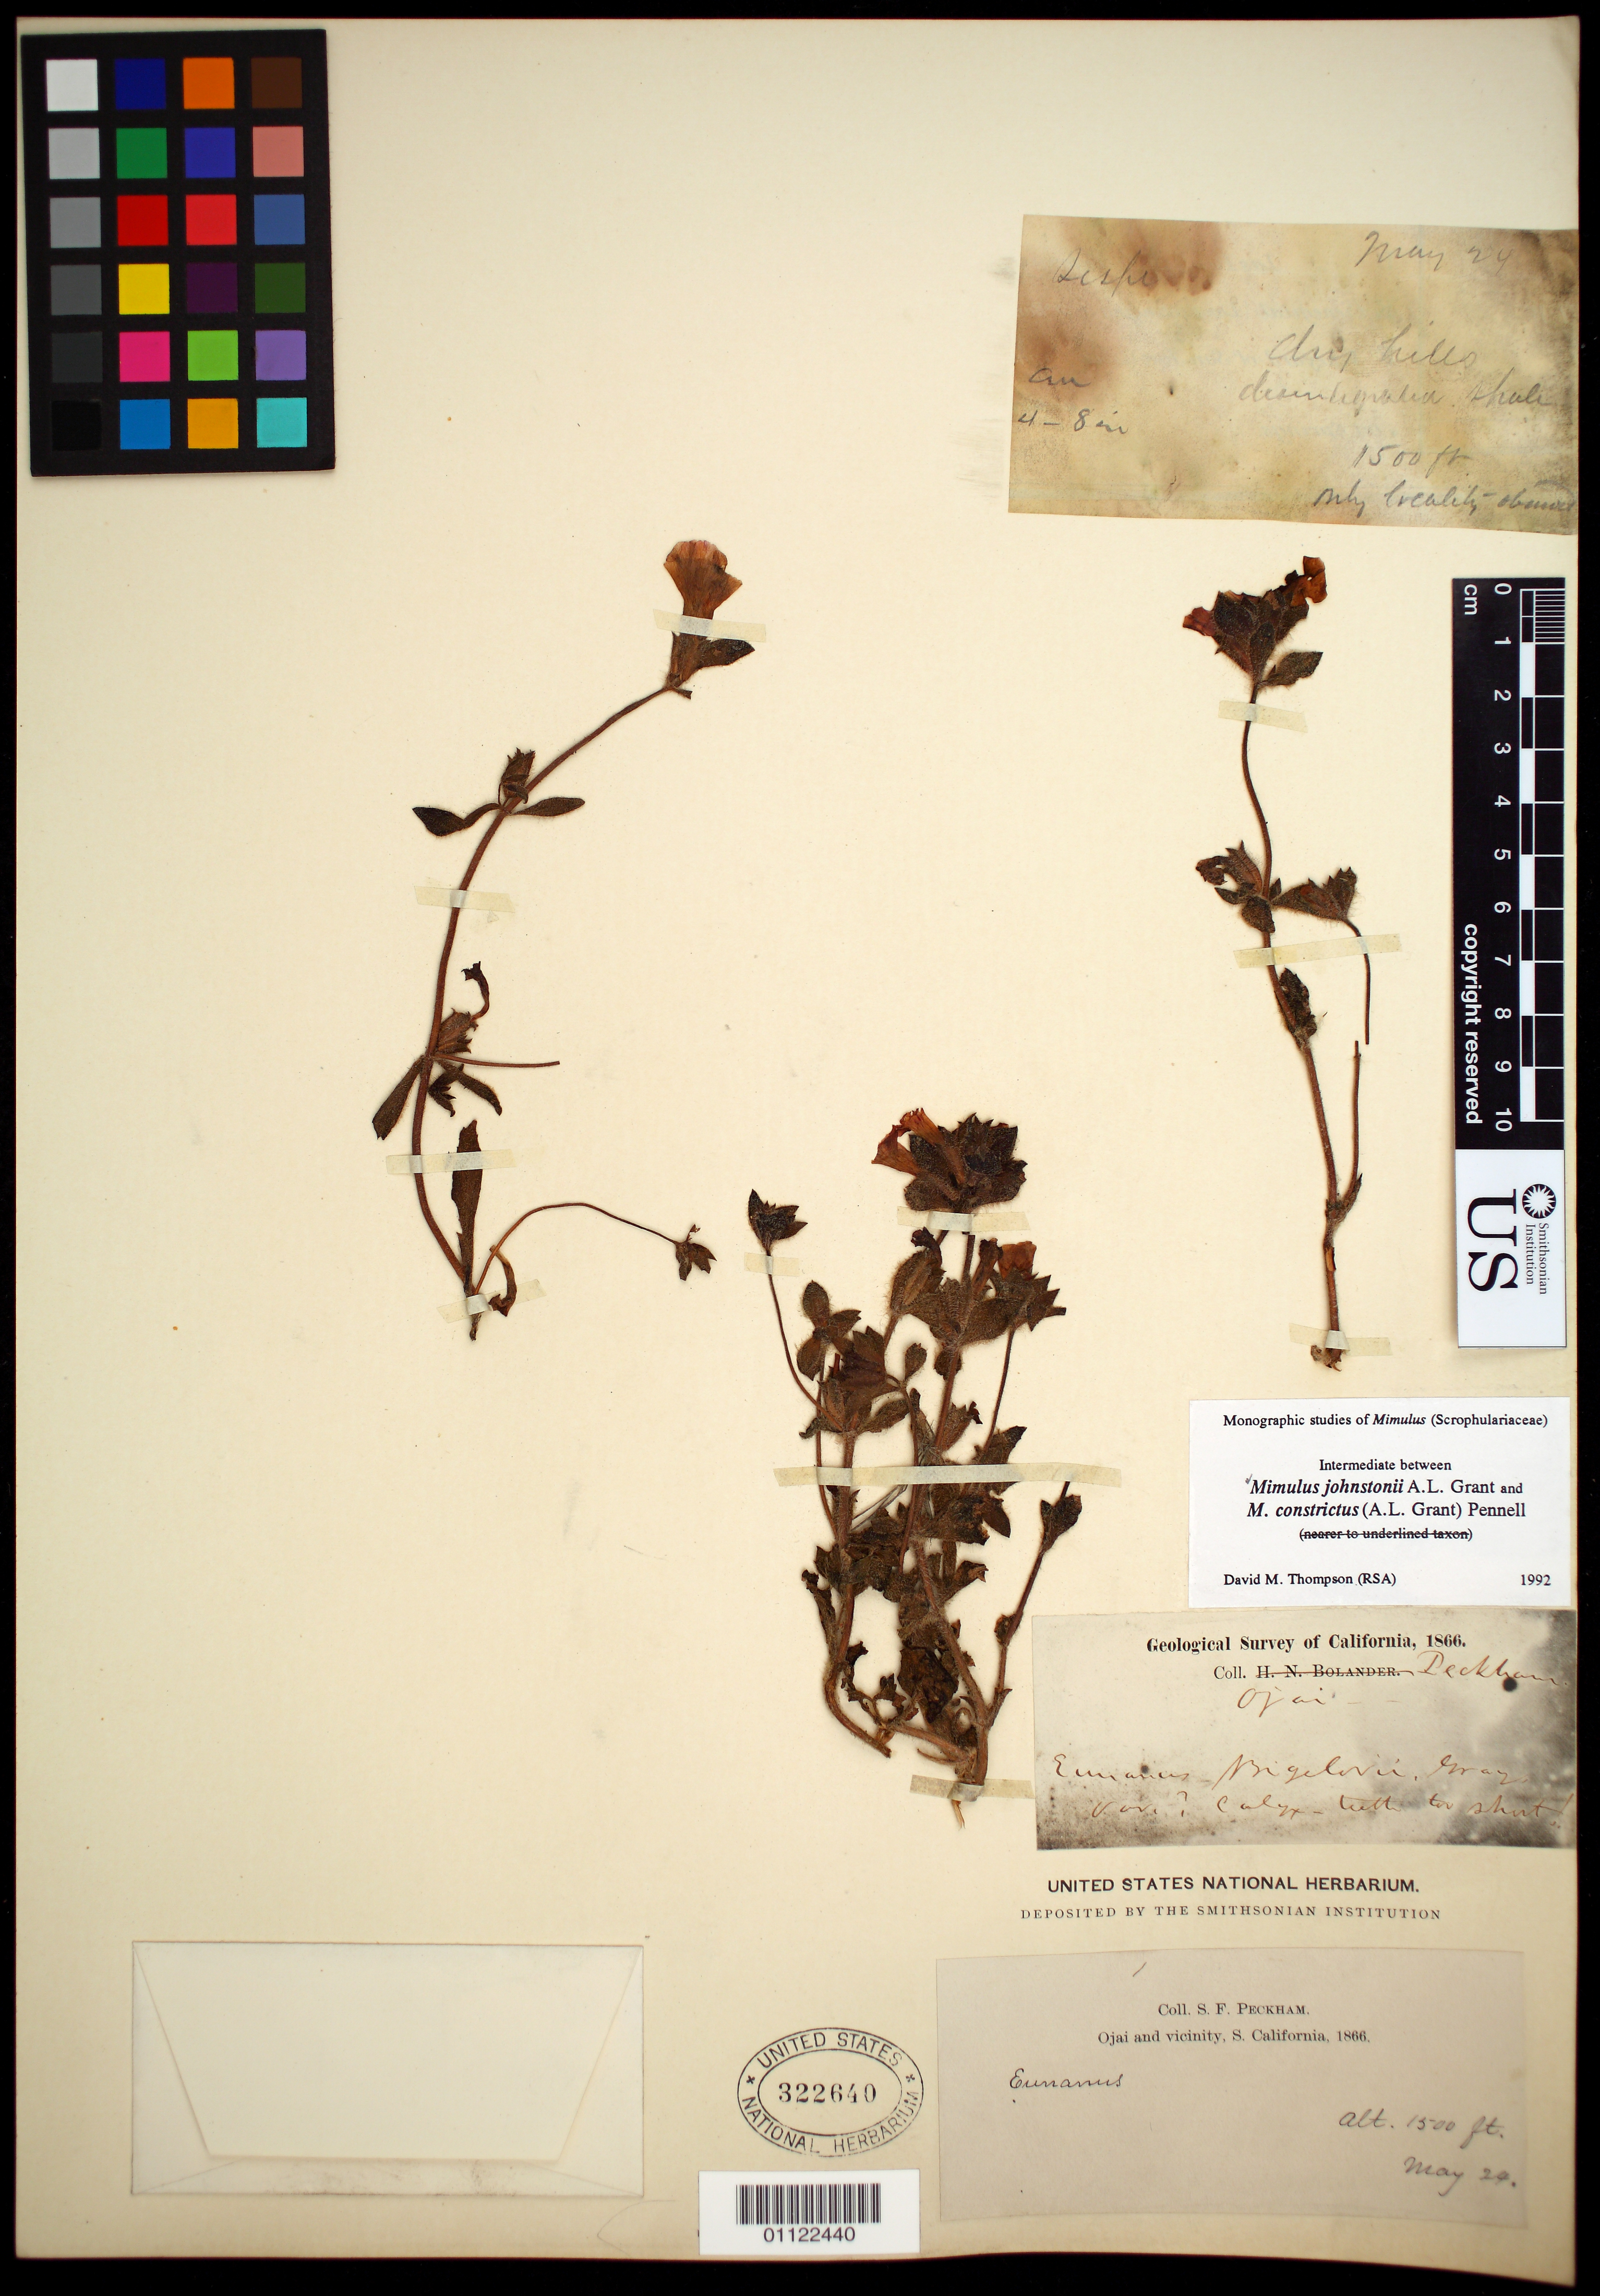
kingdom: Plantae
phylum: Tracheophyta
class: Magnoliopsida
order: Lamiales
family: Phrymaceae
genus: Mimulus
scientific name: Mimulus johnstonii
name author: A.L. Grant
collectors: S. Peckham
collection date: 1866-05-24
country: United States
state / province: California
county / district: Ventura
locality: Ojai vicinity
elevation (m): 457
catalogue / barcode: US 322640